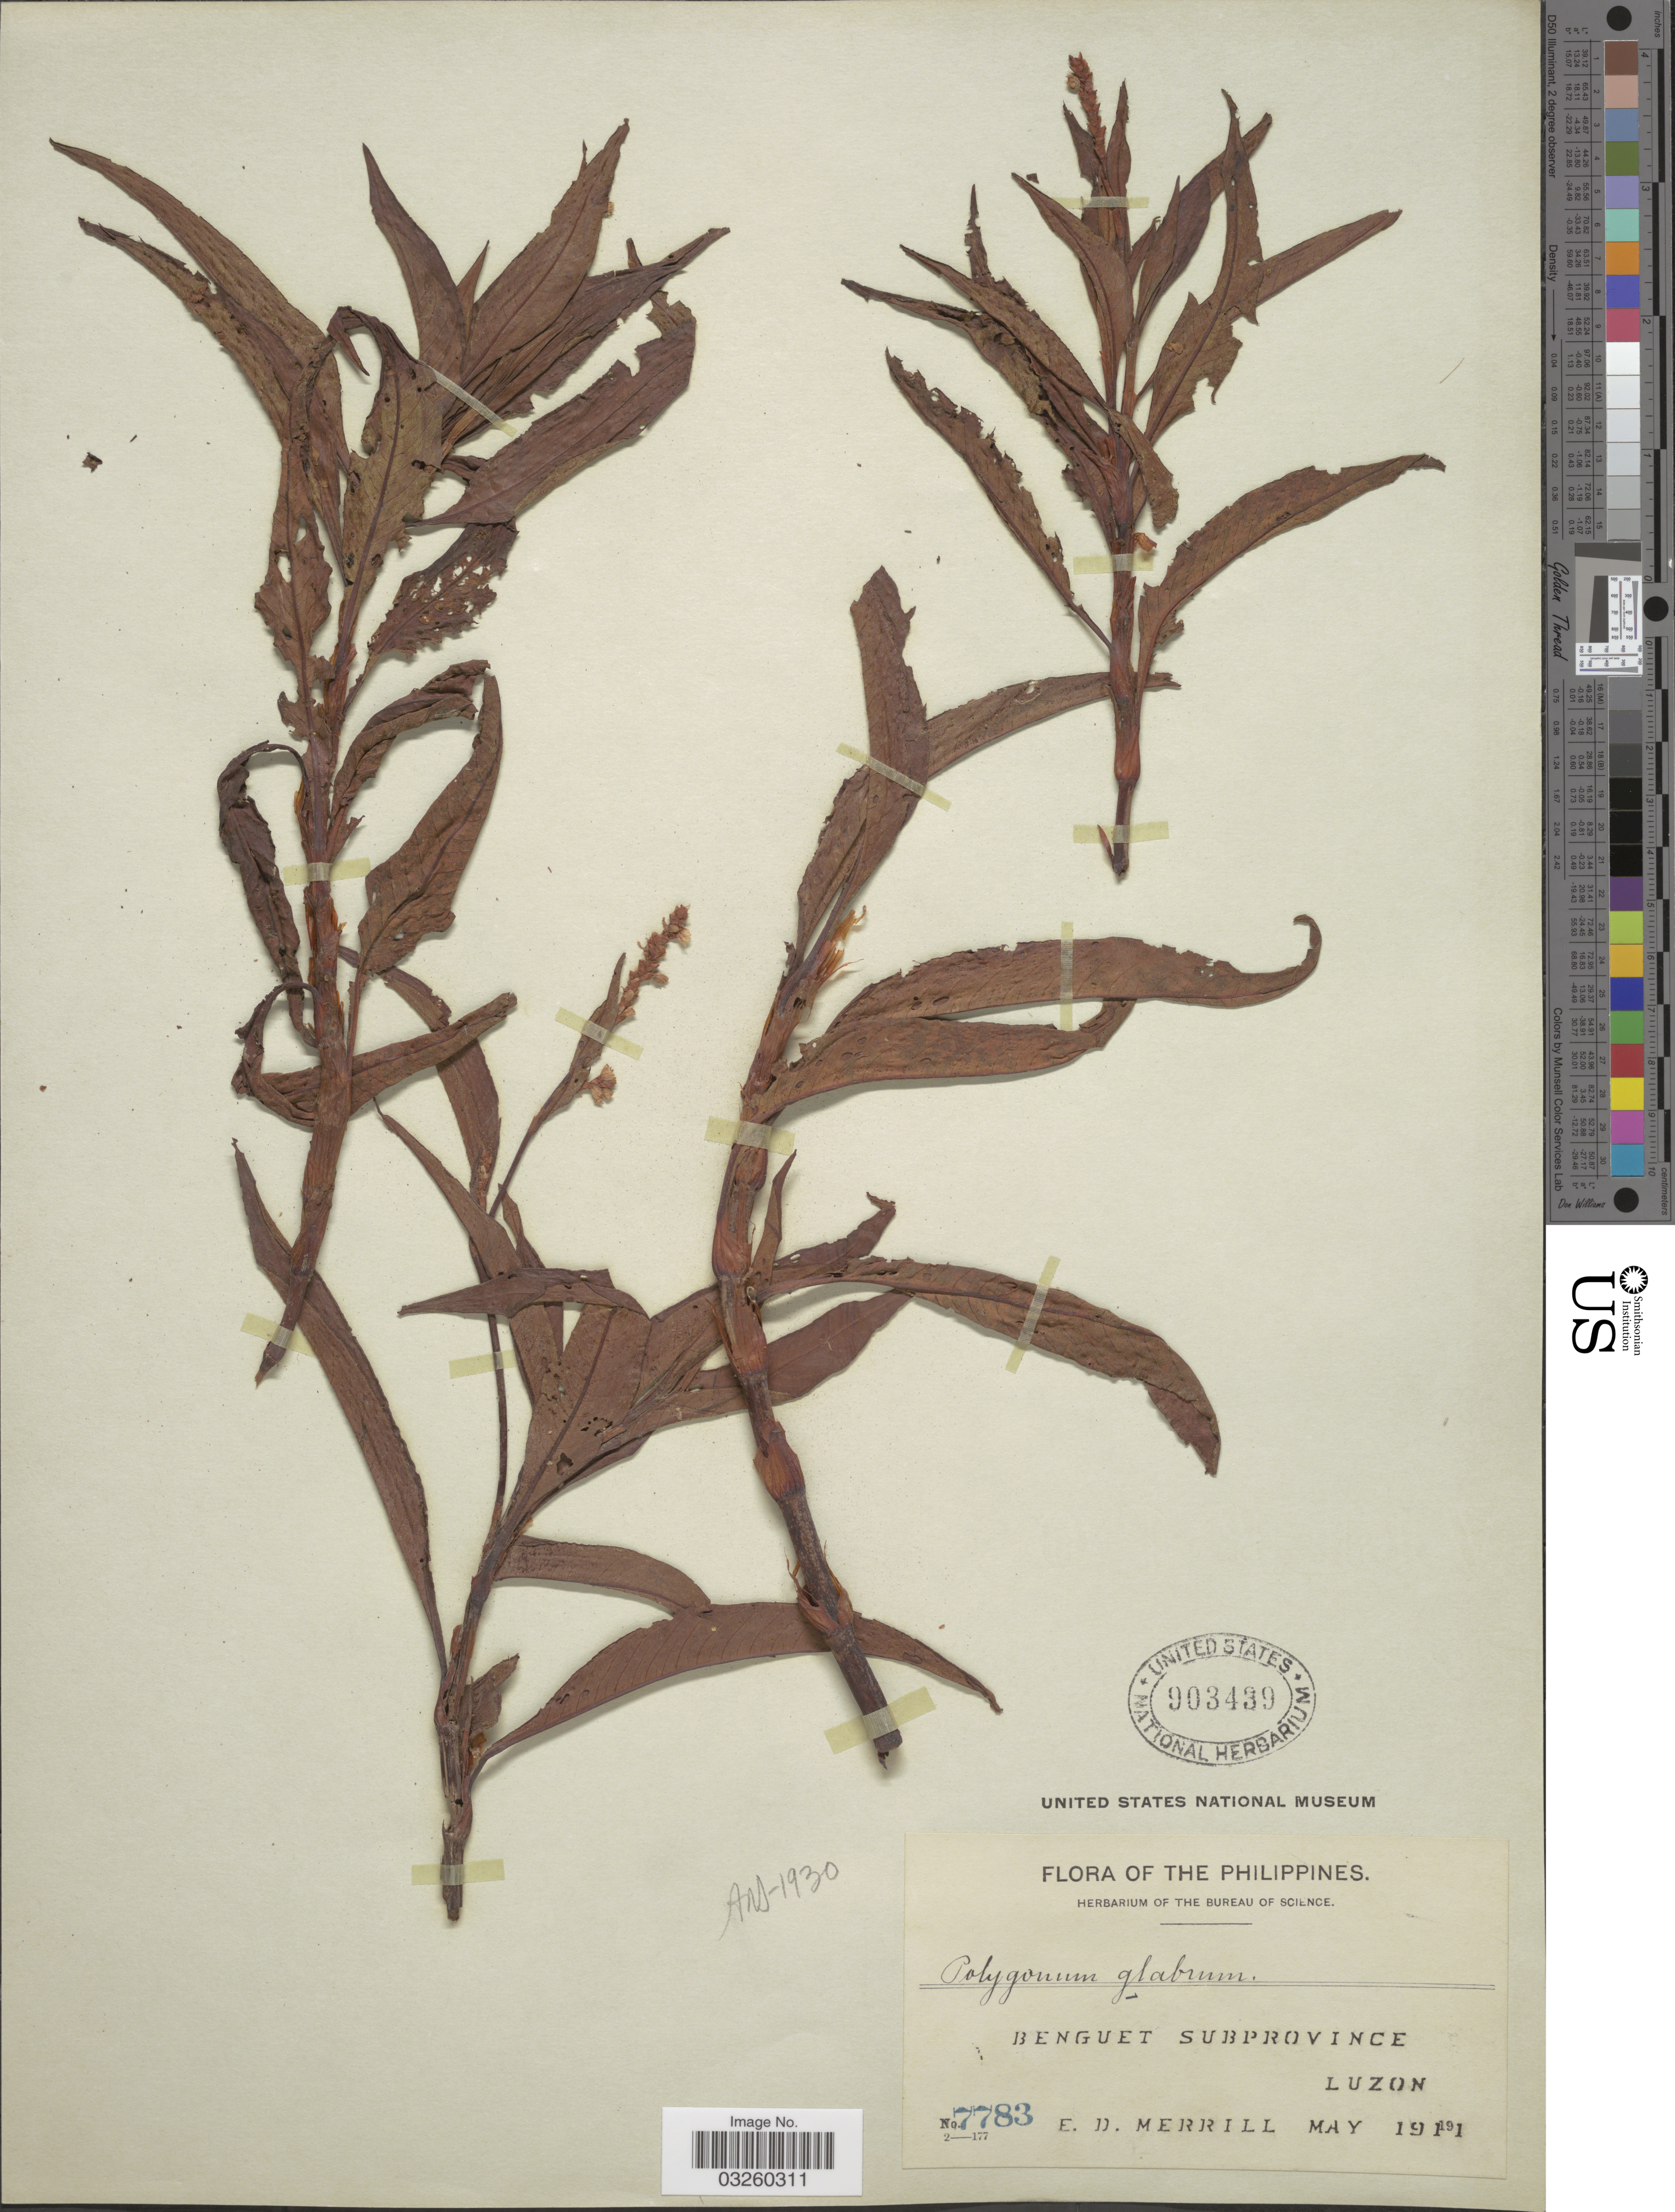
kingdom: Plantae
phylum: Tracheophyta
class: Magnoliopsida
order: Caryophyllales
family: Polygonaceae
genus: Polygonum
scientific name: Polygonum glabrum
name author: Willd.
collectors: E. D. Merrill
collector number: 7783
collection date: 1911-05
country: Philippines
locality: Benguet Subprovince. Luzon.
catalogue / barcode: US 903439